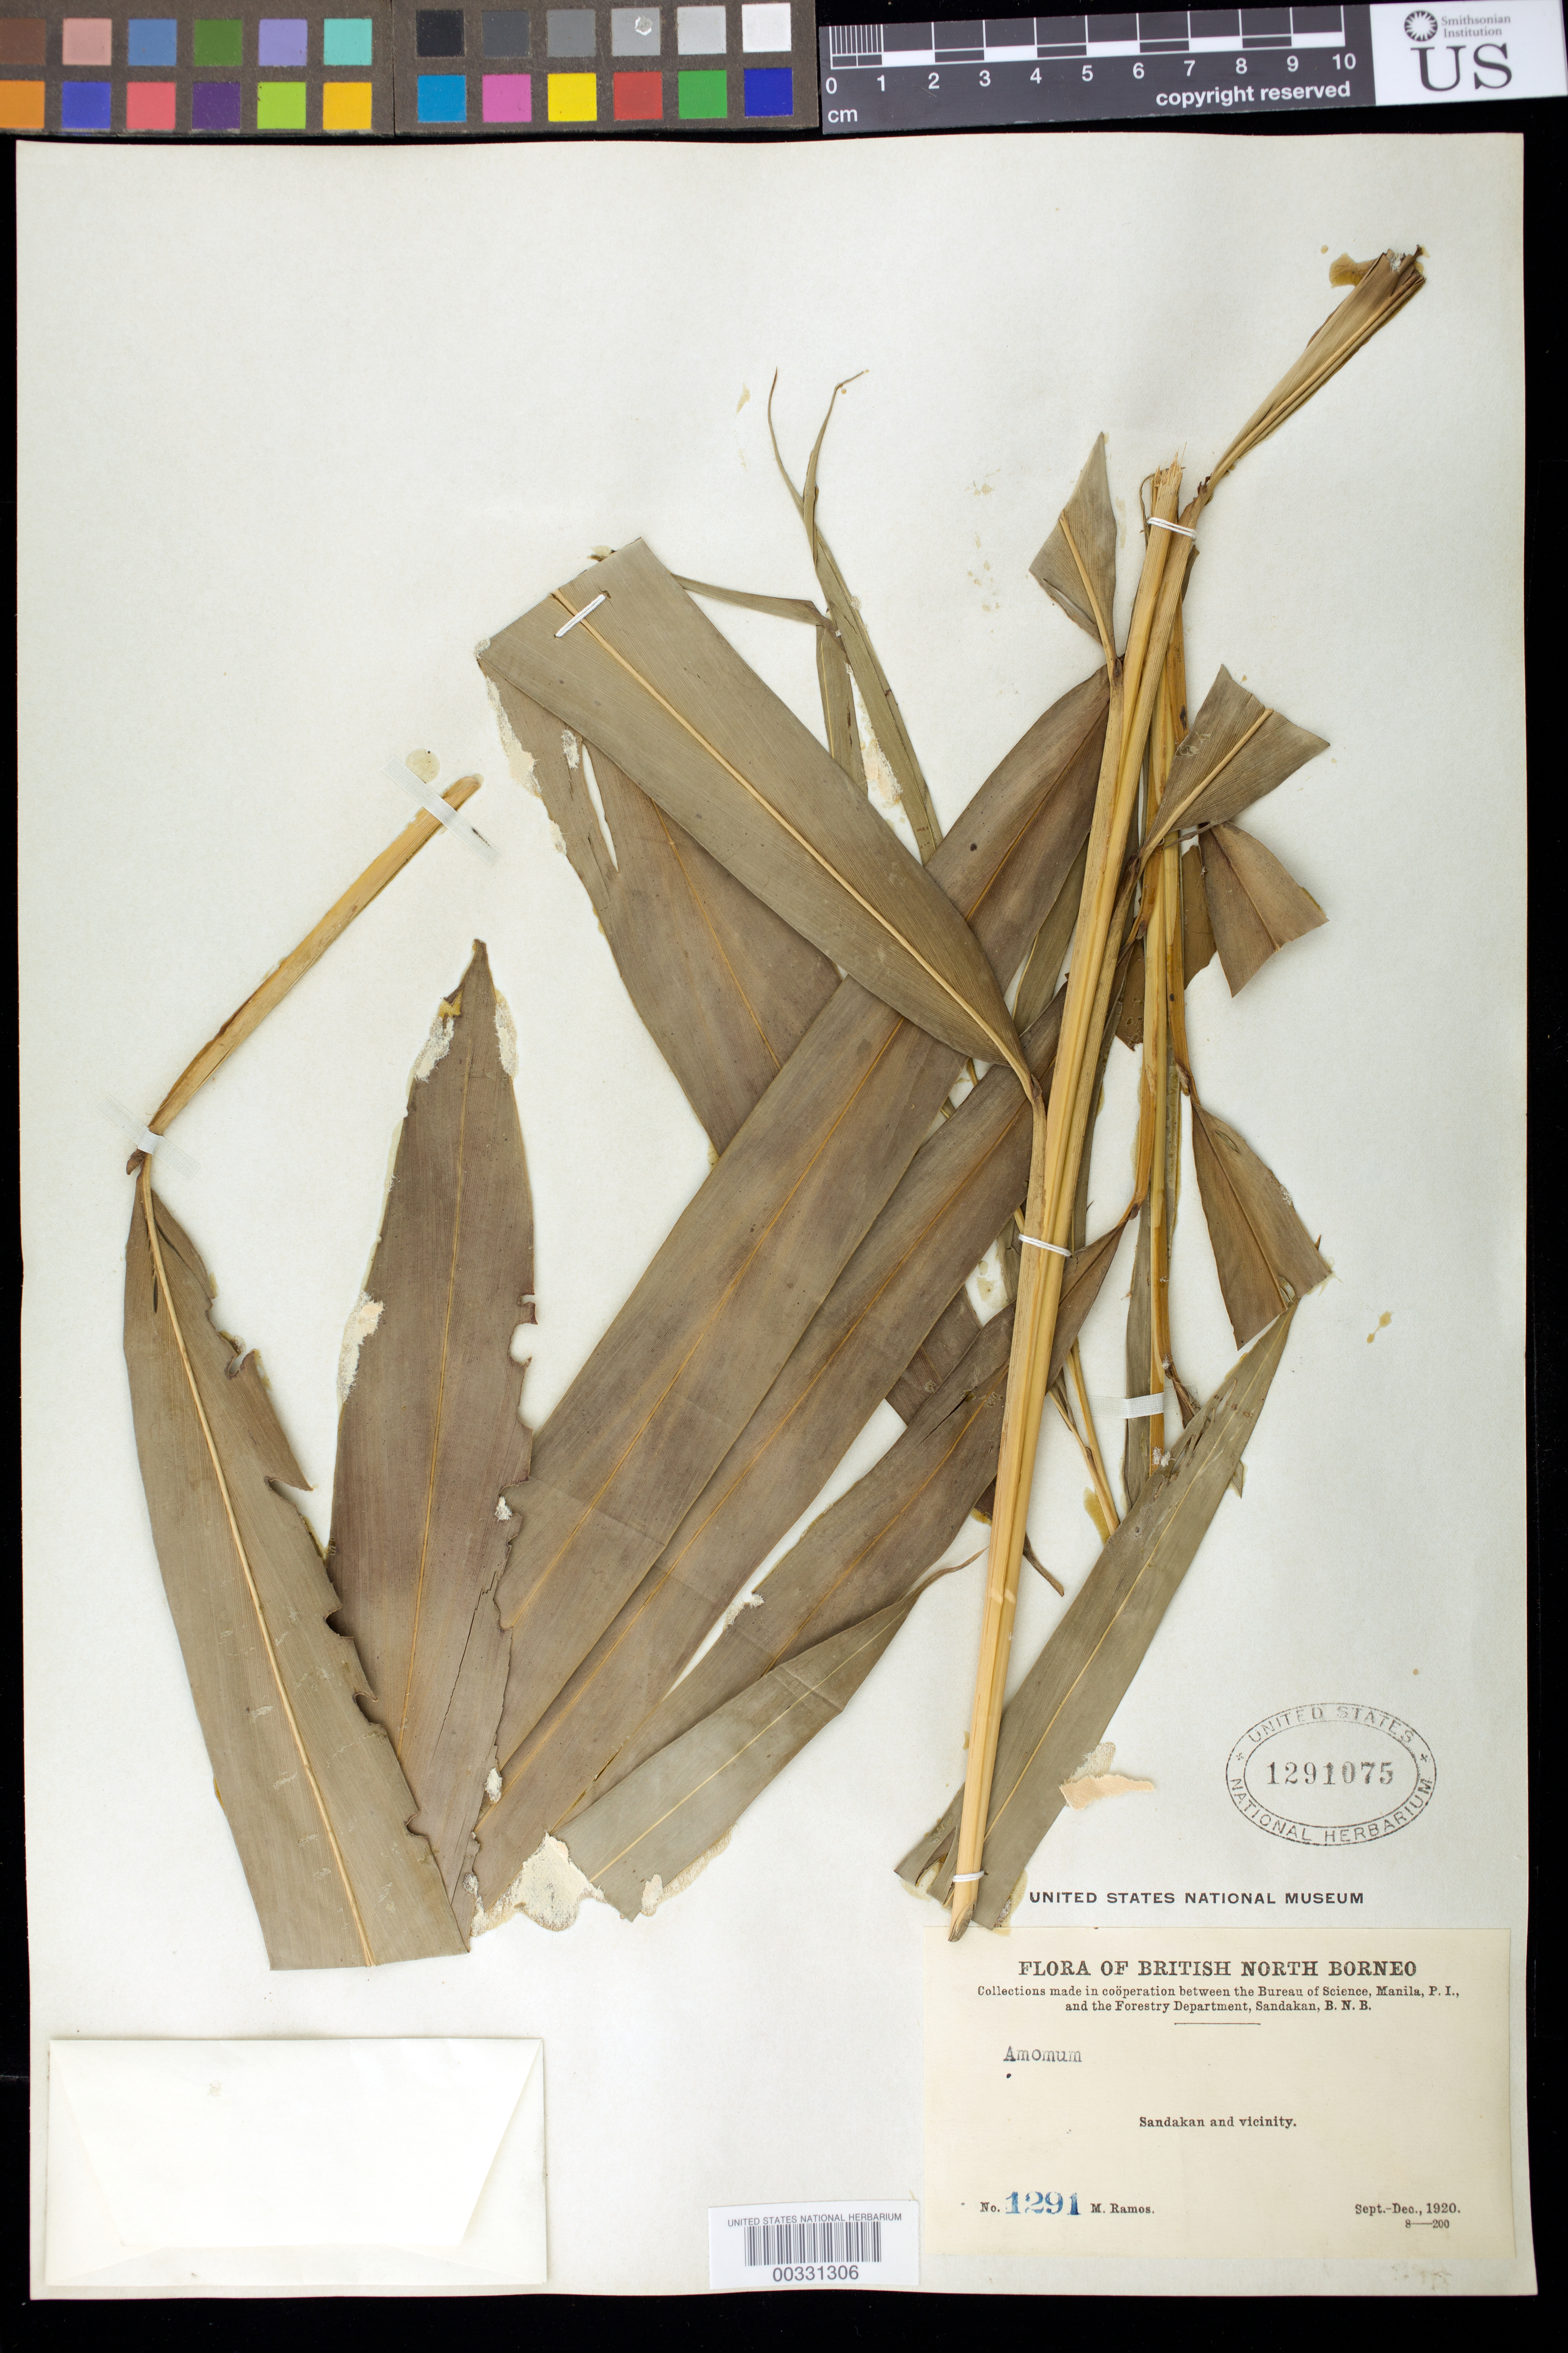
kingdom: Plantae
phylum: Tracheophyta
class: Liliopsida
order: Zingiberales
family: Zingiberaceae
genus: Amomum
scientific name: Amomum sp.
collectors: M. Ramos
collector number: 1291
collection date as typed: Sep 1920 to -- Dec 1920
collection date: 1920-09/1920-12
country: Malaysia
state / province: Sabah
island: Borneo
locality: Sandakan and vicinity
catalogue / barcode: US 1291075